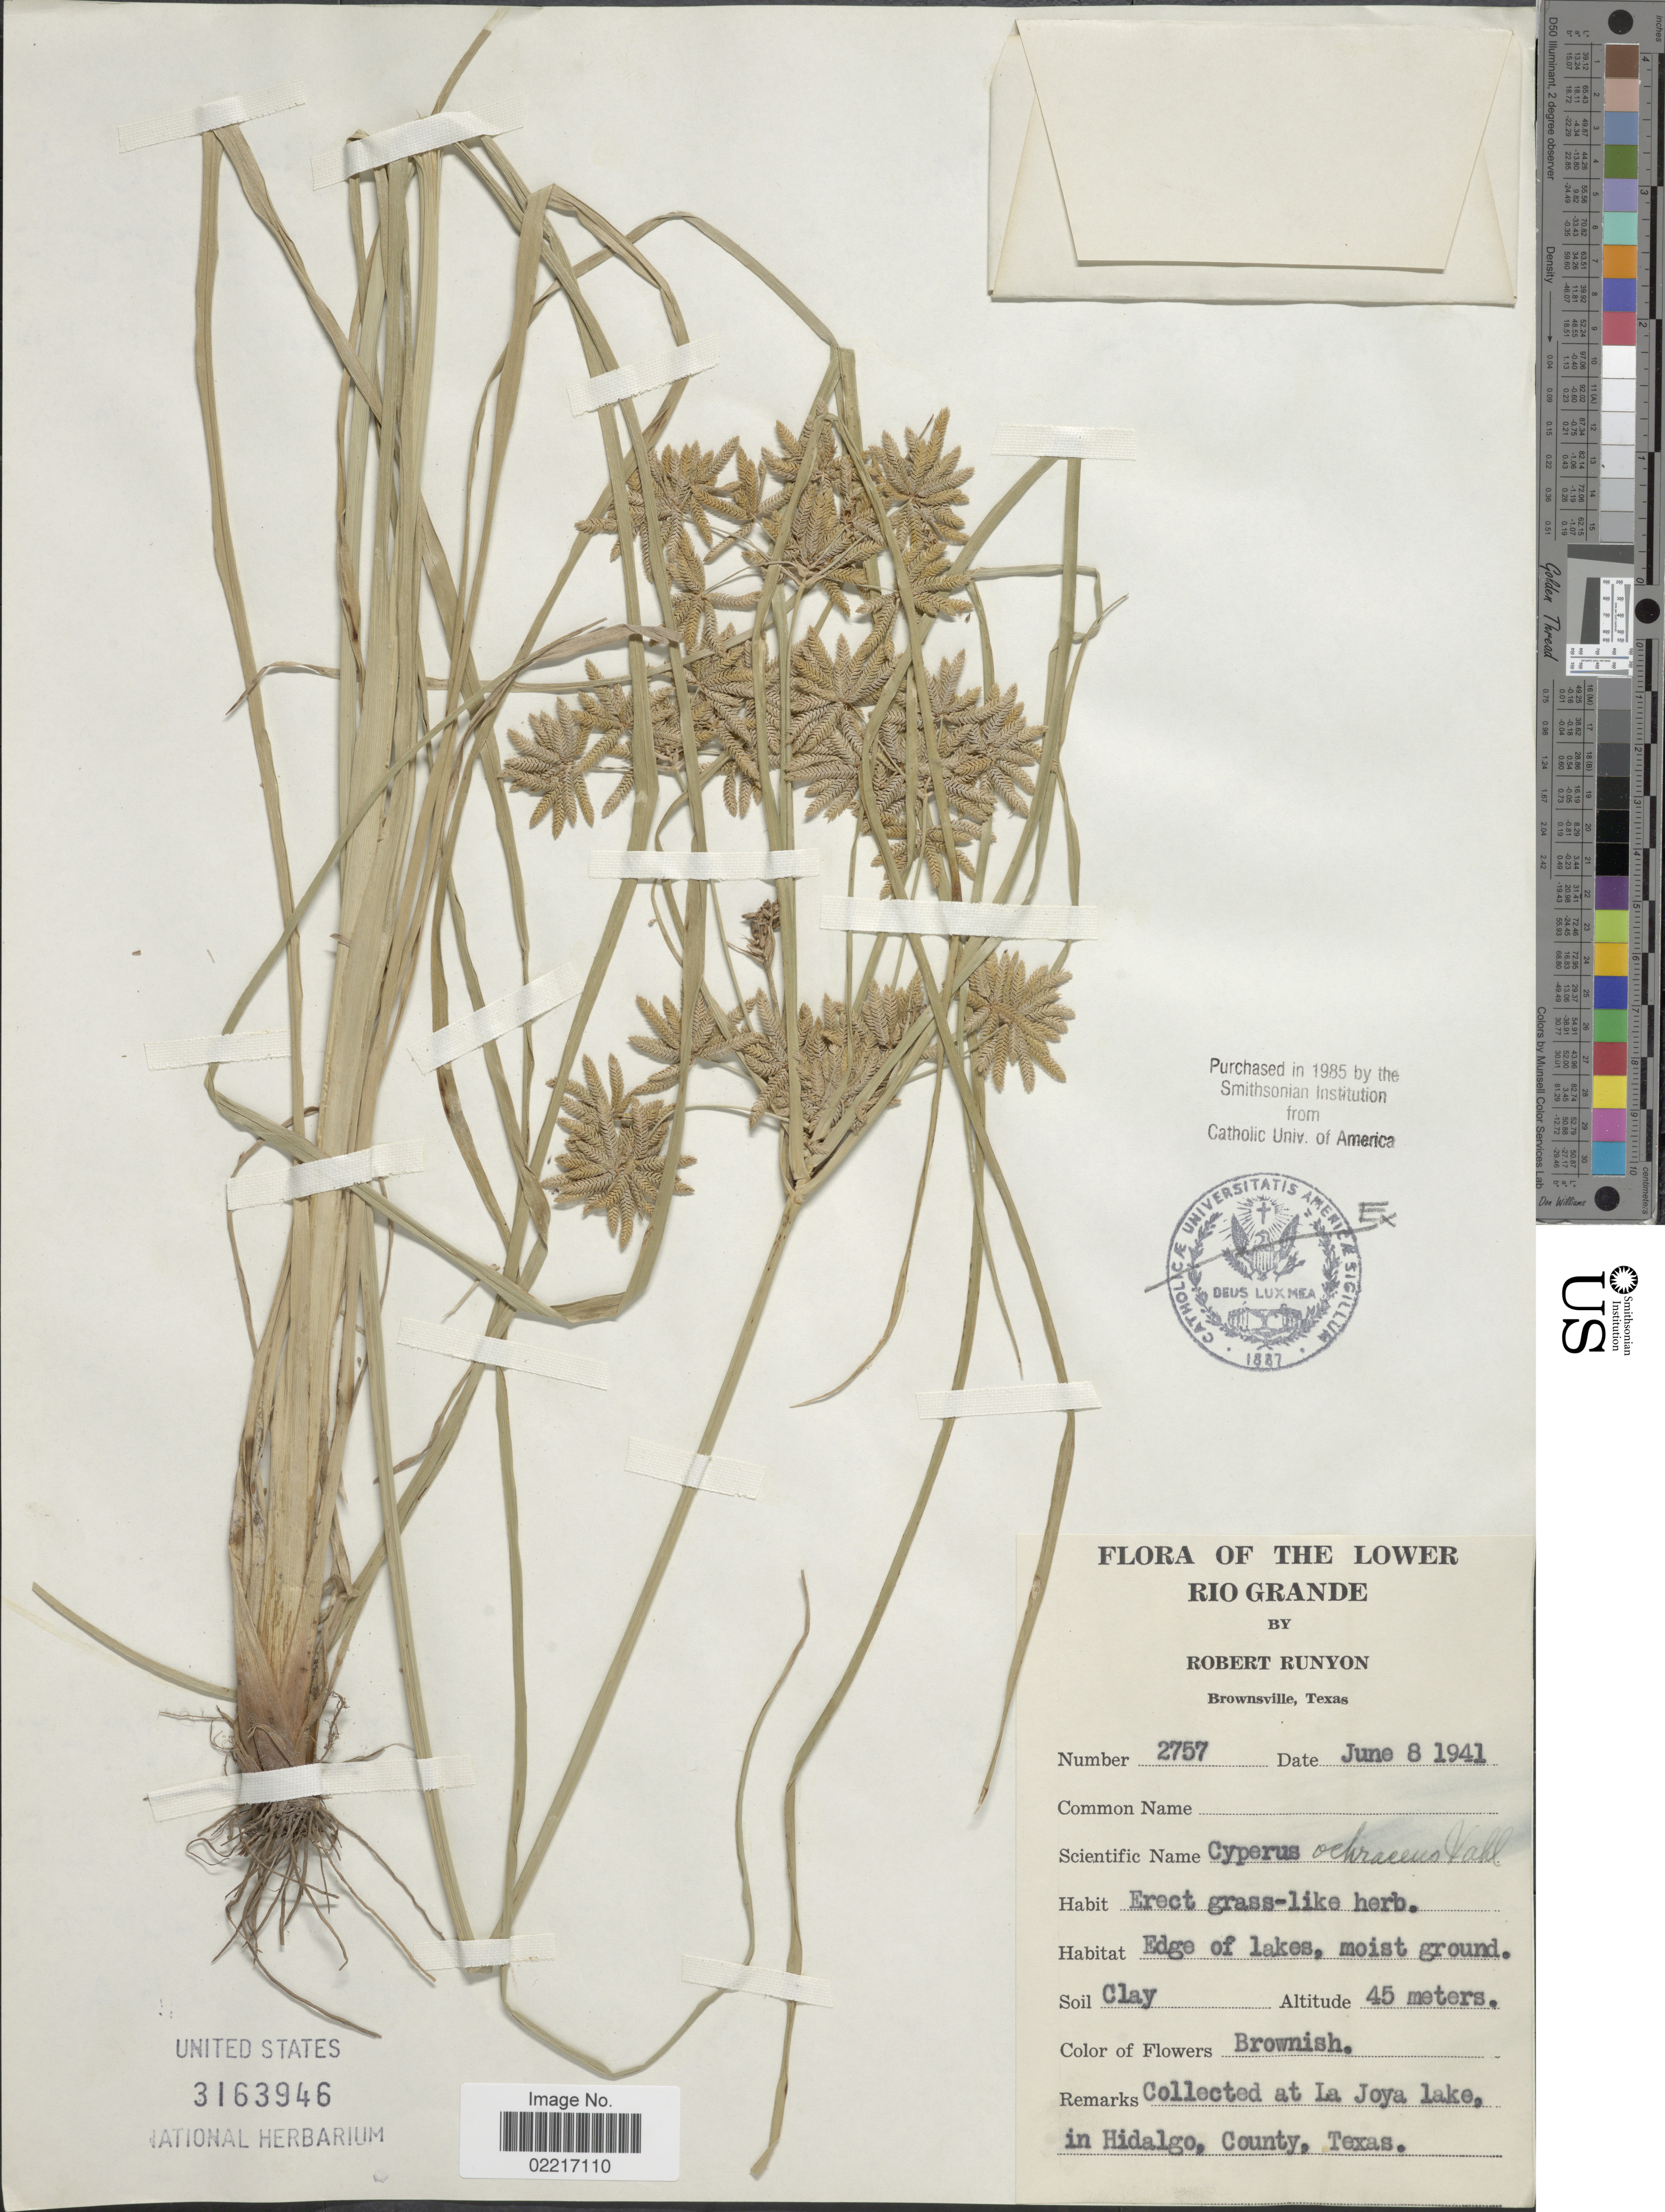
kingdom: Plantae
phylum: Tracheophyta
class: Liliopsida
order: Poales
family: Cyperaceae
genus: Cyperus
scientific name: Cyperus ochraceus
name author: Vahl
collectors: R. Runyon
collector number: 2757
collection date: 1941-06-08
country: United States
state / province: Texas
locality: The Lower Rio Grande, edge of lakes, moist ground, at La Joya lake in Hidalgo, County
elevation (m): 45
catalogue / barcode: US 3163946